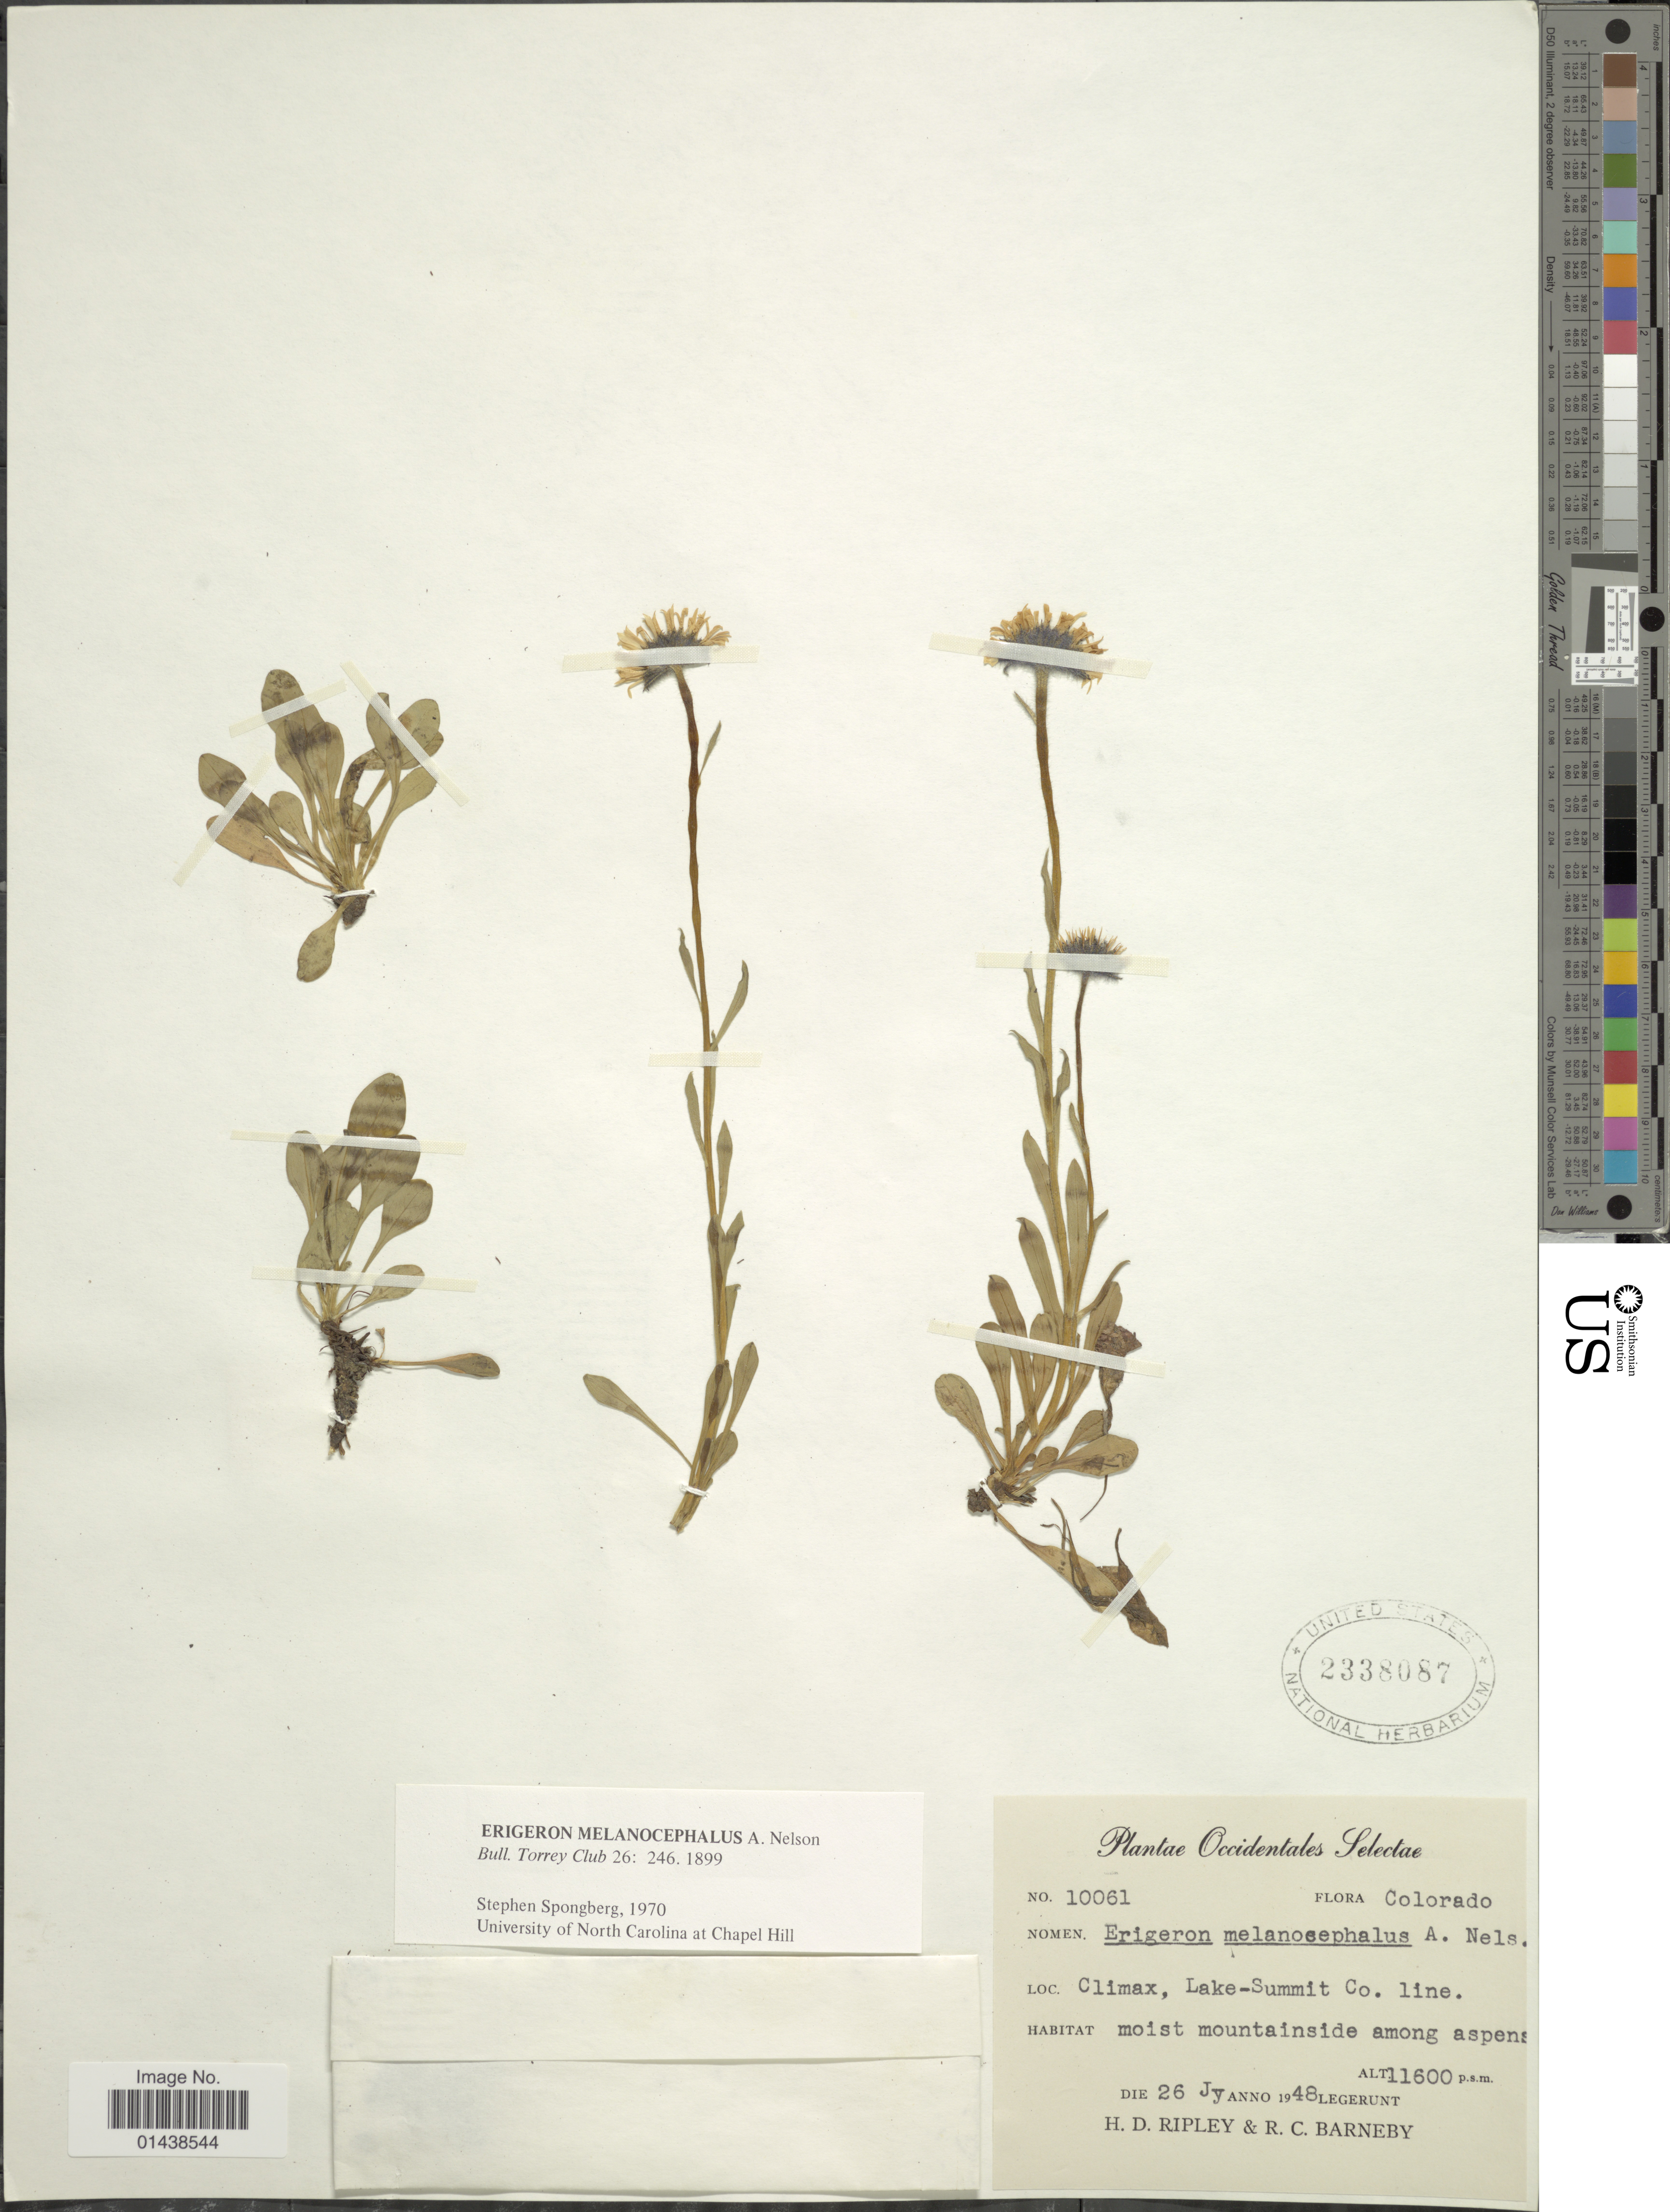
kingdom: Plantae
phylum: Tracheophyta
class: Magnoliopsida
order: Asterales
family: Asteraceae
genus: Erigeron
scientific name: Erigeron melanocephalus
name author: (A. Nelson) A. Nelson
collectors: H. Ripley & R. C. Barneby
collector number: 10061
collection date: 1948-07-26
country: United States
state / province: Colorado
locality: Climax, Lake-Summit Co. line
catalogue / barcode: US 2338087